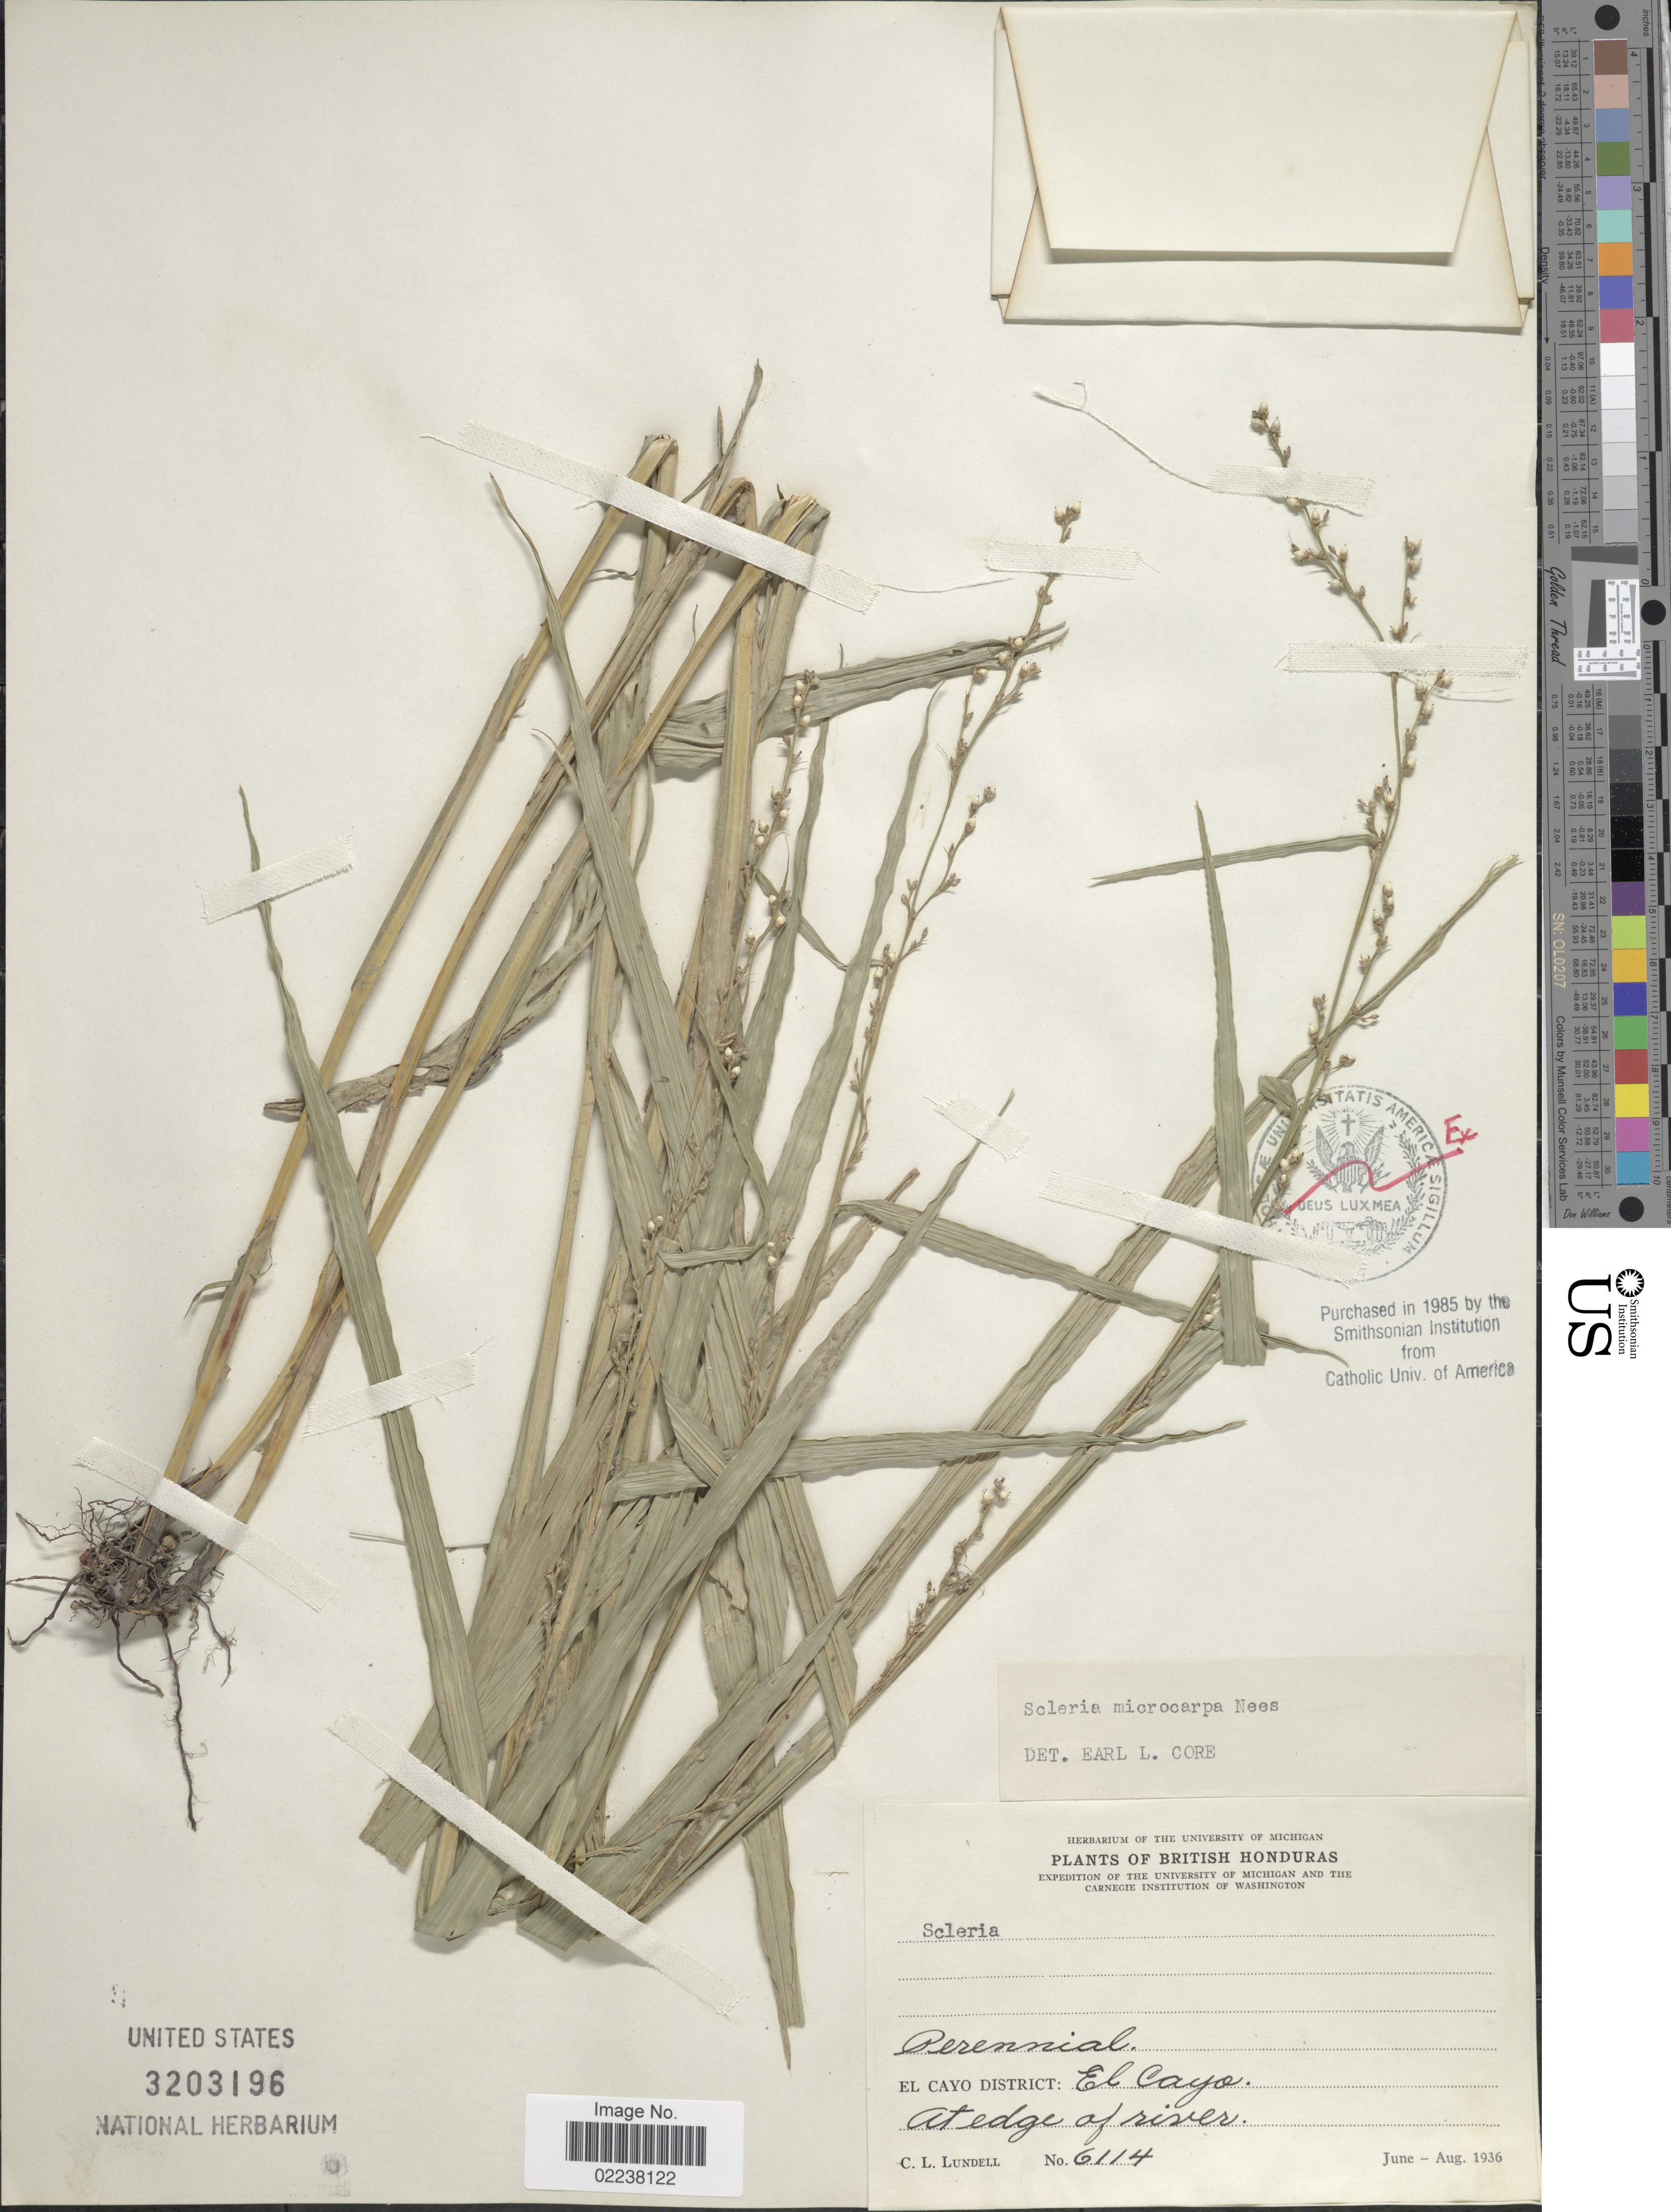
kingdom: Plantae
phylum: Tracheophyta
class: Liliopsida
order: Poales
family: Cyperaceae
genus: Scleria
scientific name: Scleria microcarpa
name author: Nees ex Kunth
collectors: C. L. Lundell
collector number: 6114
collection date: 1936-06/1936-08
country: Belize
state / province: Cayo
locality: British Honduras, El Cayo District: El Cayo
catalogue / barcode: US 3203196